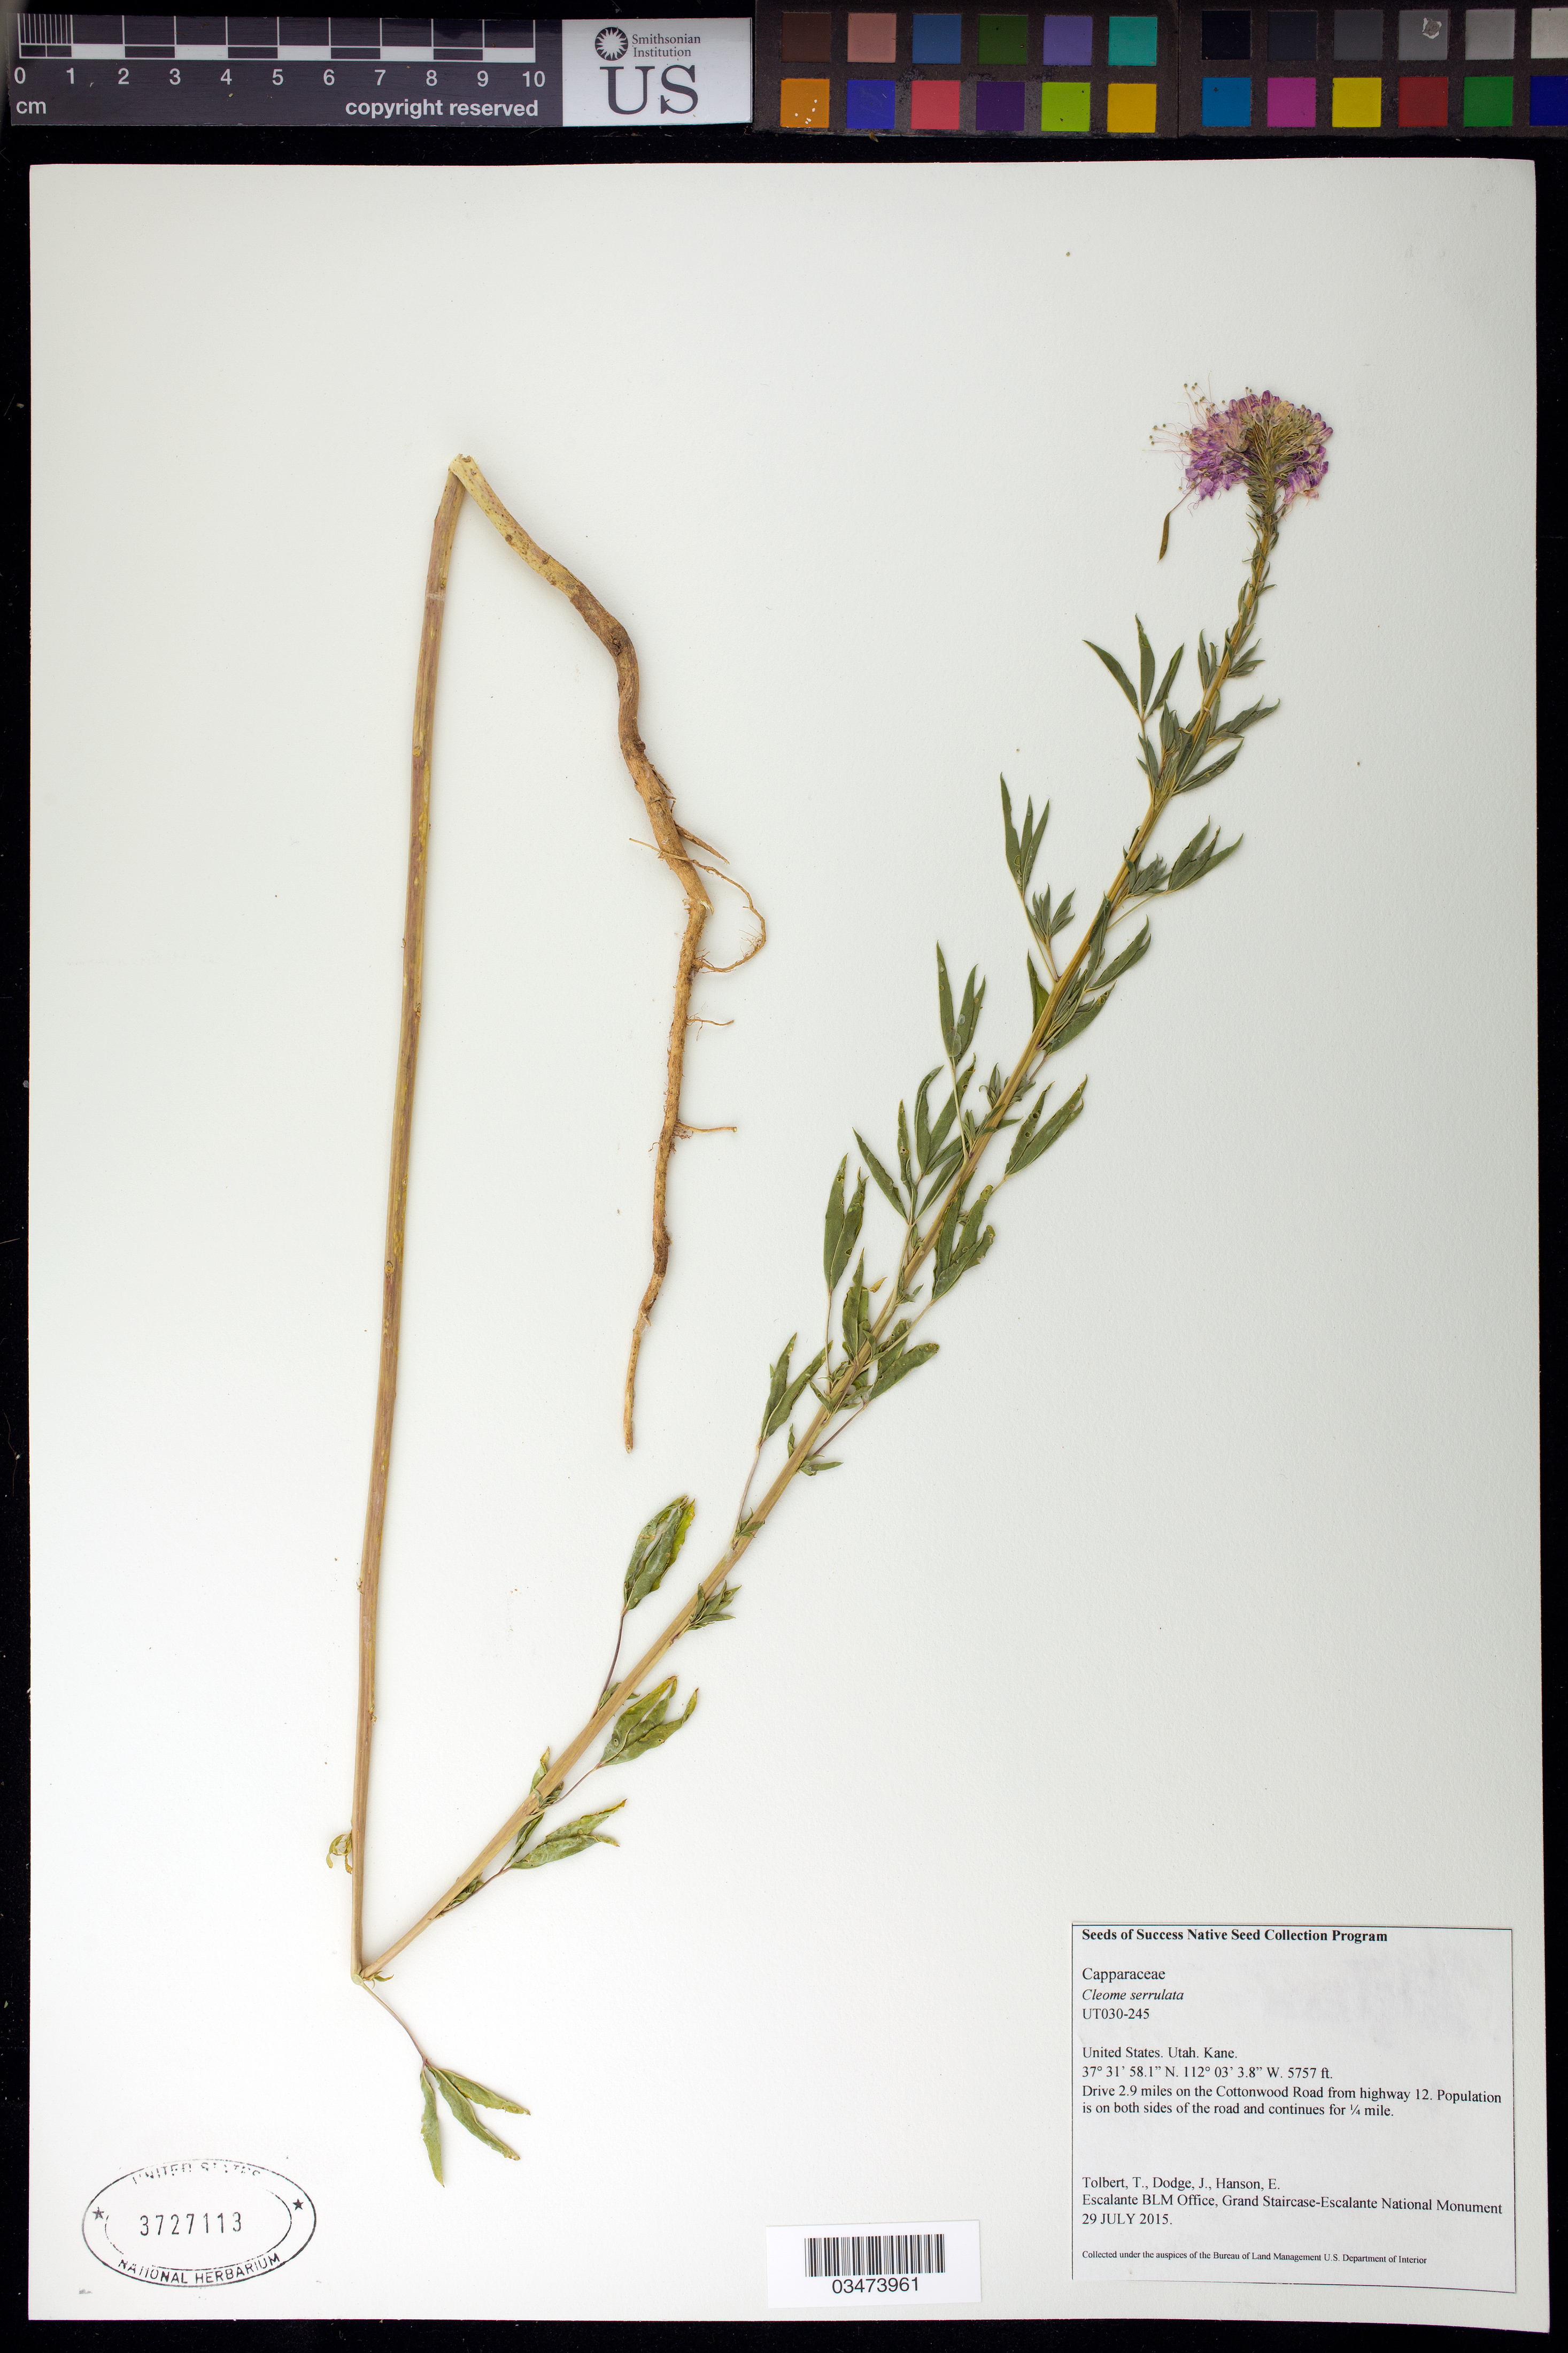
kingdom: Plantae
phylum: Tracheophyta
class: Magnoliopsida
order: Brassicales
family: Cleomaceae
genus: Cleomella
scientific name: Cleomella serrulata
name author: (Pursh) Roalson & J.C. Hall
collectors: T. Tolbert, J. Dodge & E. Hanson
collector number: UT030-245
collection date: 2015-06-29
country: United States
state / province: Utah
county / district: Kane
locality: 2.9 miles on the Cottonwood Rd. from Hwy 12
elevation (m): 1755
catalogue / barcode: US 3727113